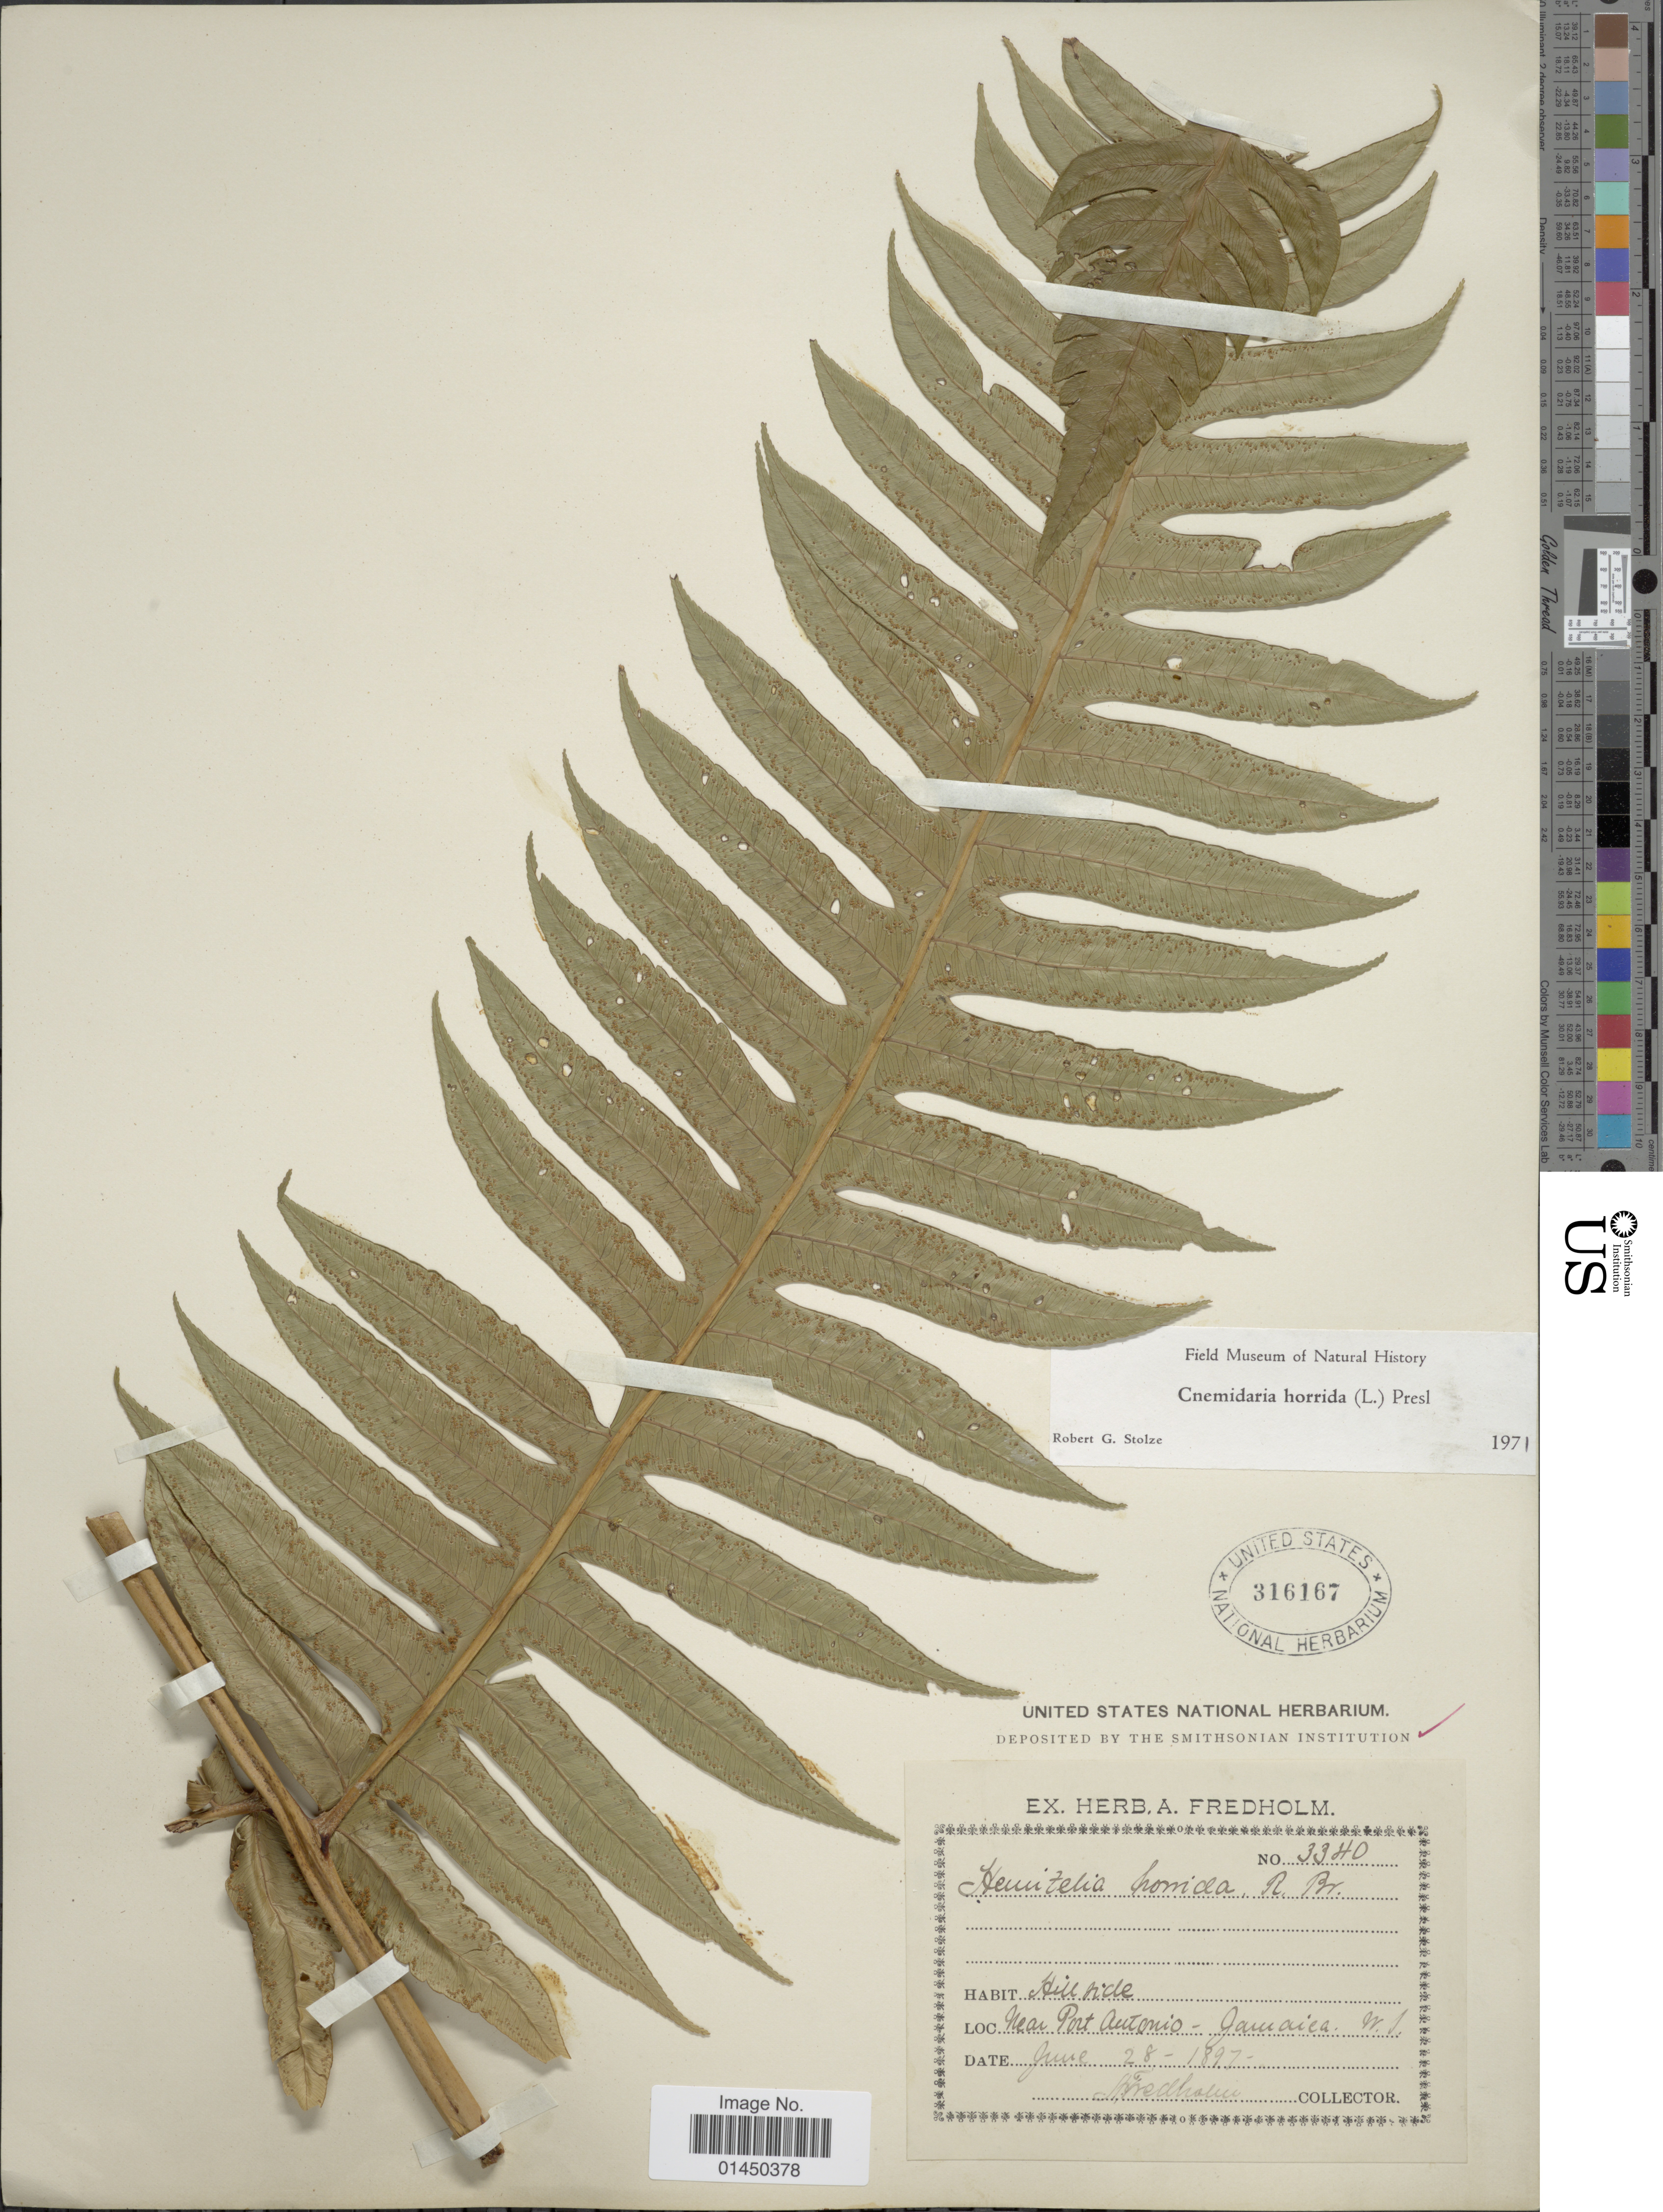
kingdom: Plantae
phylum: Tracheophyta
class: Polypodiopsida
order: Cyatheales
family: Cyatheaceae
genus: Cyathea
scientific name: Cyathea horrida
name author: (L.) Sm.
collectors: A. Fredholm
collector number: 3340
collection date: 1897-06-28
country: Jamaica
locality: Hillside, near Port Antonio.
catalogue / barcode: US 316167